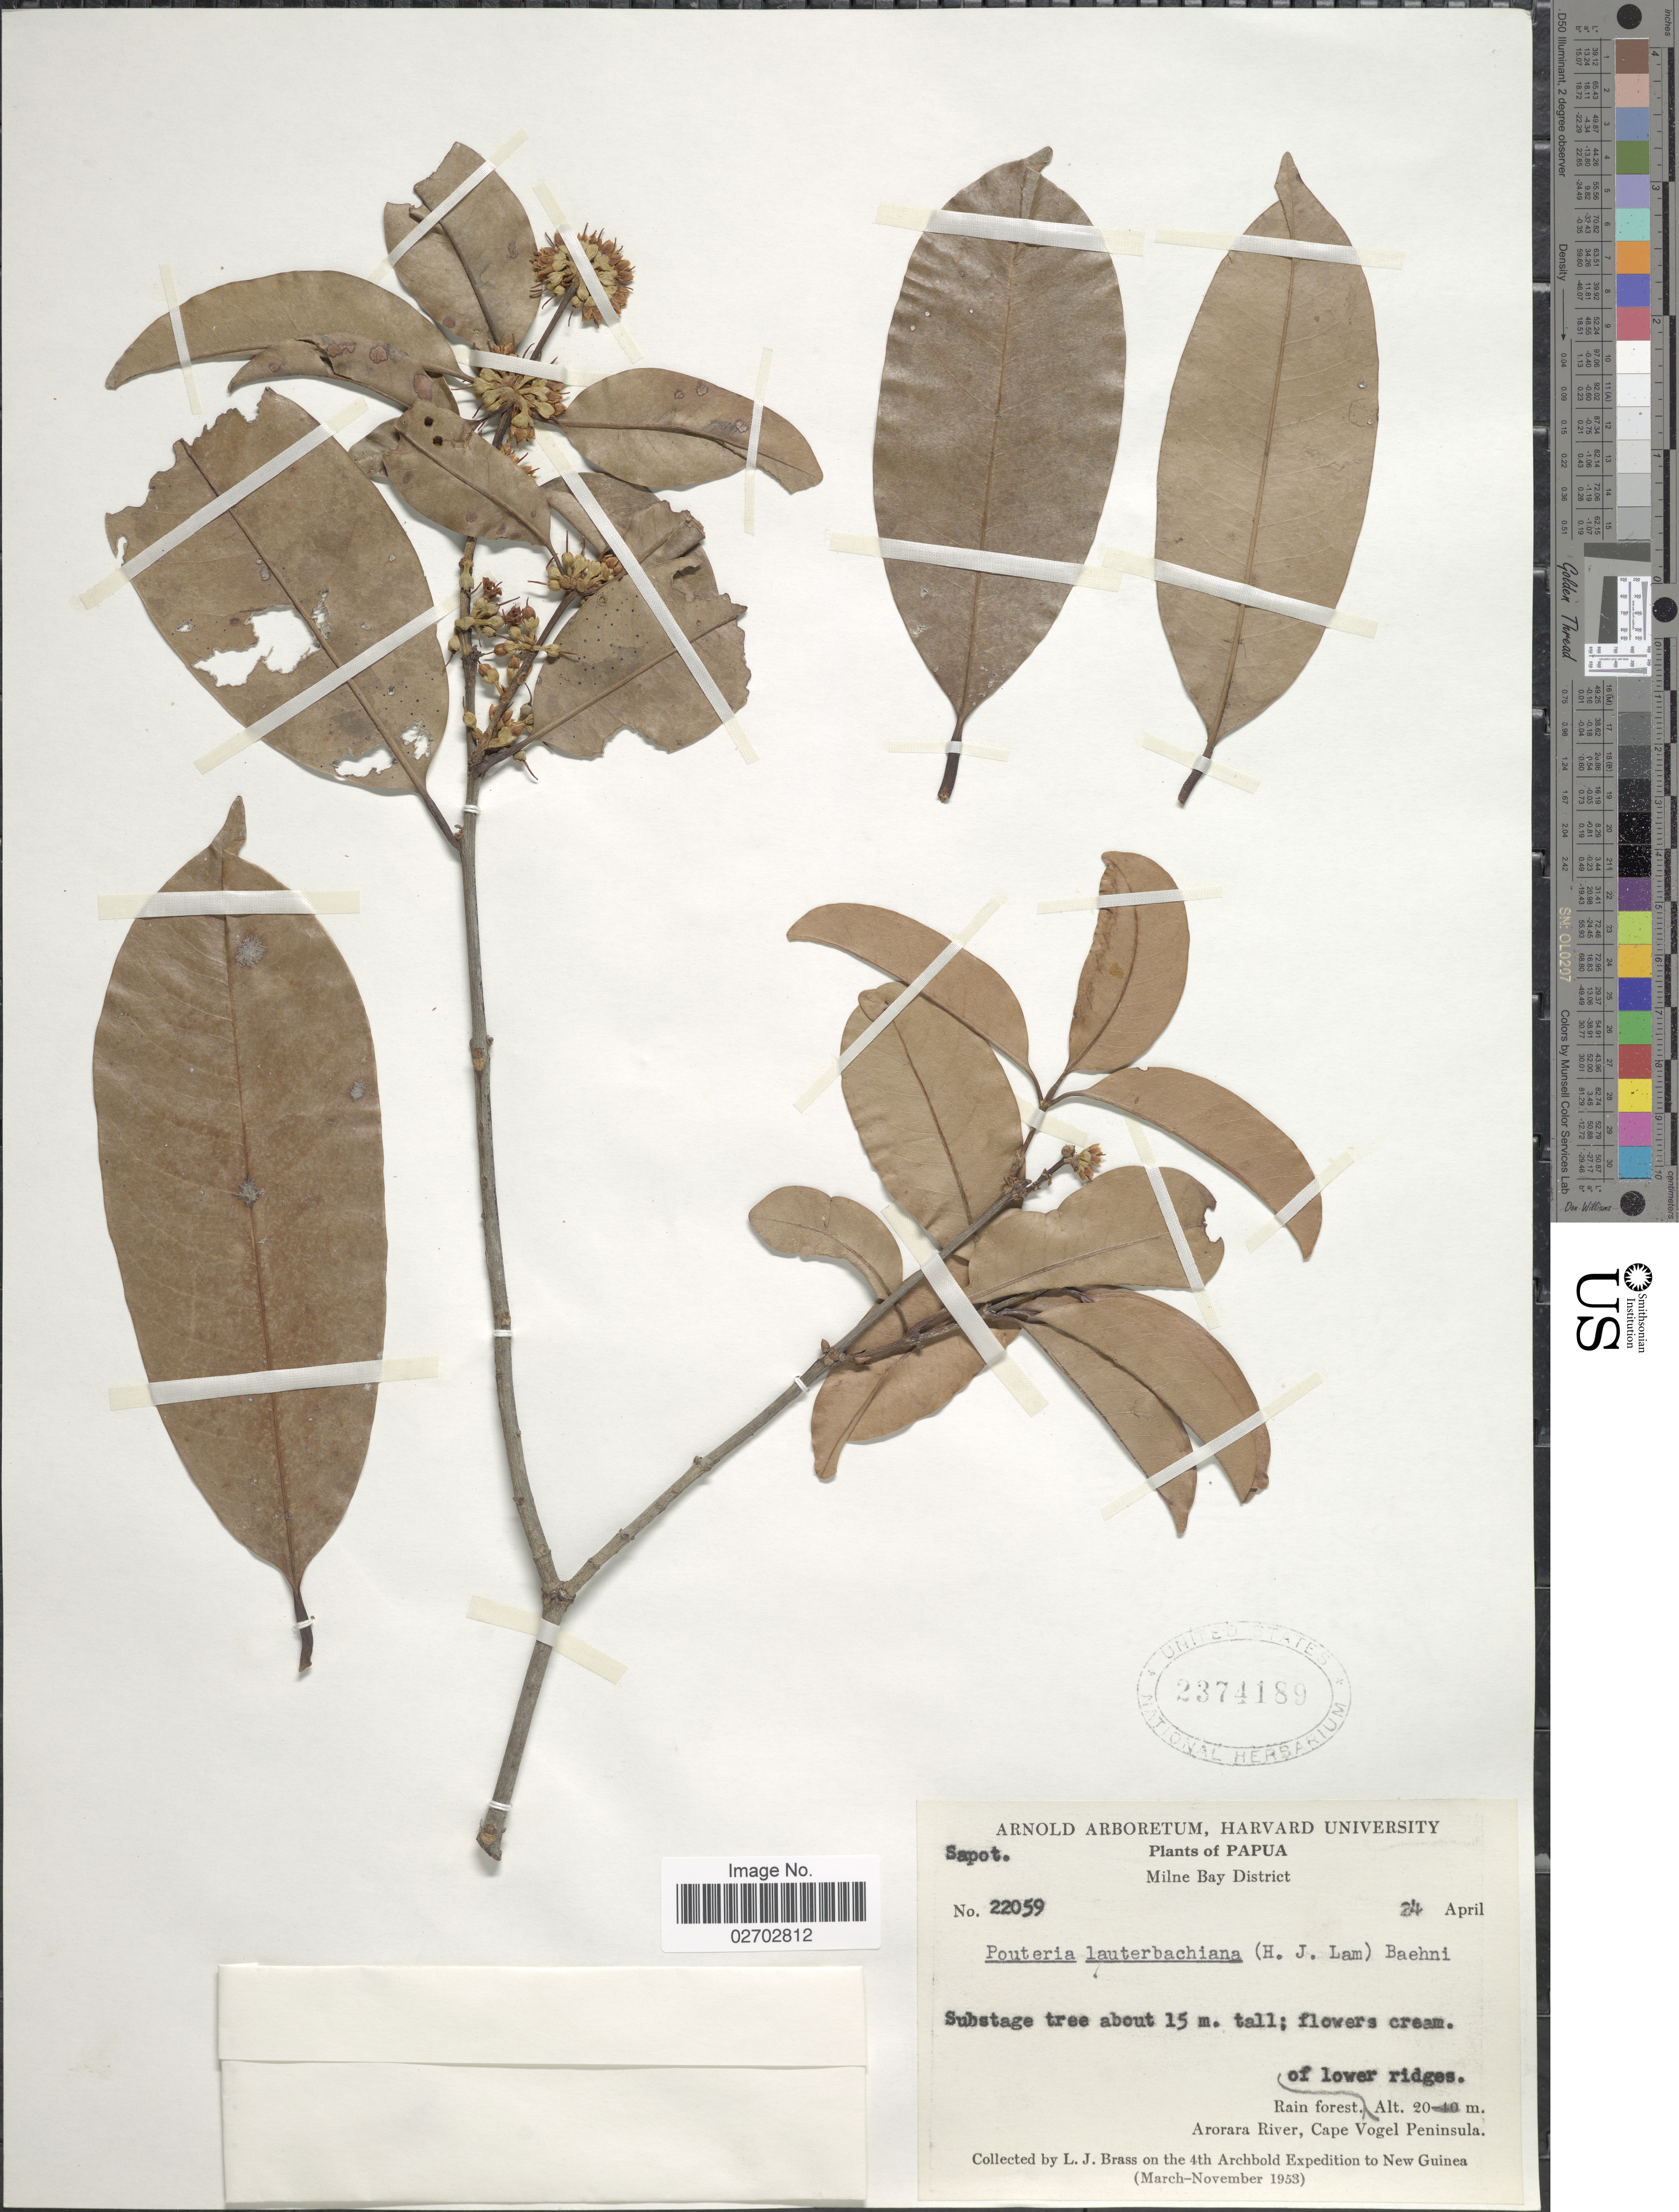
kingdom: Plantae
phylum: Tracheophyta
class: Magnoliopsida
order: Ericales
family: Sapotaceae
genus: Pouteria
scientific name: Pouteria lauterbachiana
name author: (H.J. Lam) Baehni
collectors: L. J. Brass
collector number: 22059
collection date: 1953-04-24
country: Papua New Guinea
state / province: Milne Bay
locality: Papua. New Guinea. Arorara River, lower ridges. Cape Vogel Peninsula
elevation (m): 20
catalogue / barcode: US 2374189